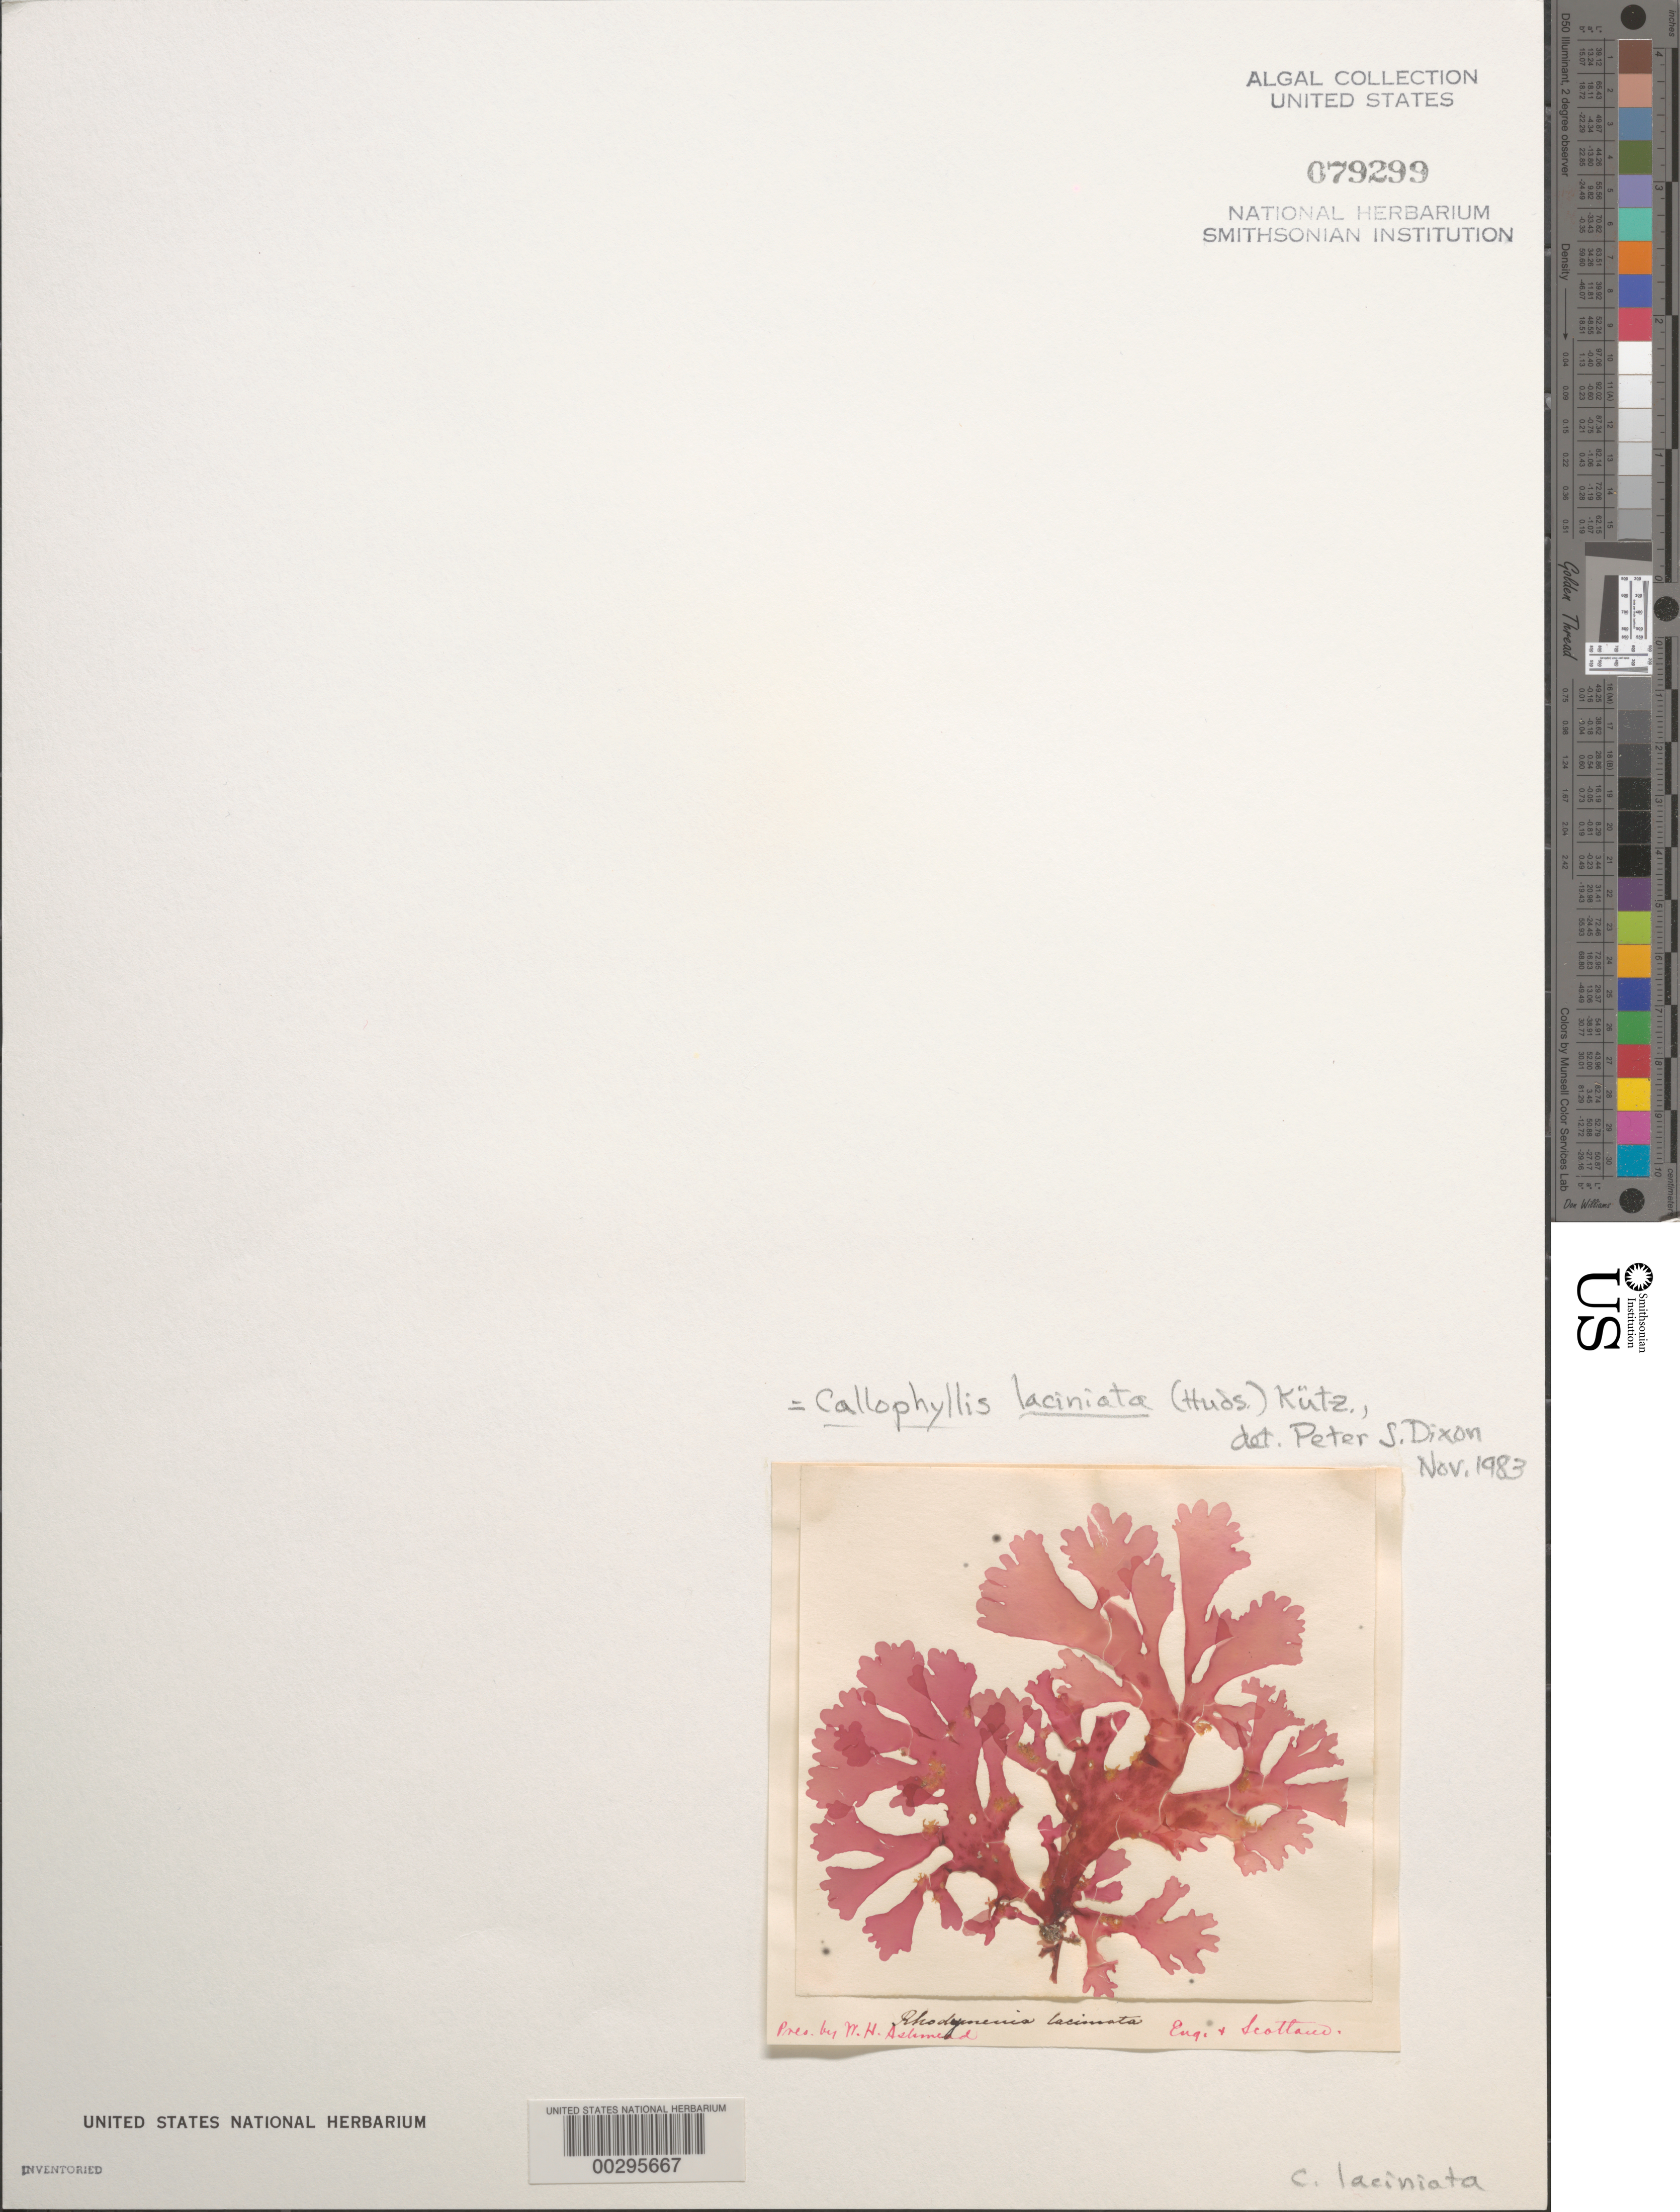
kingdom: Plantae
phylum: Rhodophyta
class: Florideophyceae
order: Gigartinales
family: Kallymeniaceae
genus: Metacallophyllis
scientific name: Metacallophyllis laciniata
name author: (Hudson) Vergés & L. Le Gall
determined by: Algae name updating Project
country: United Kingdom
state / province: England / Scotland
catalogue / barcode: US 79299